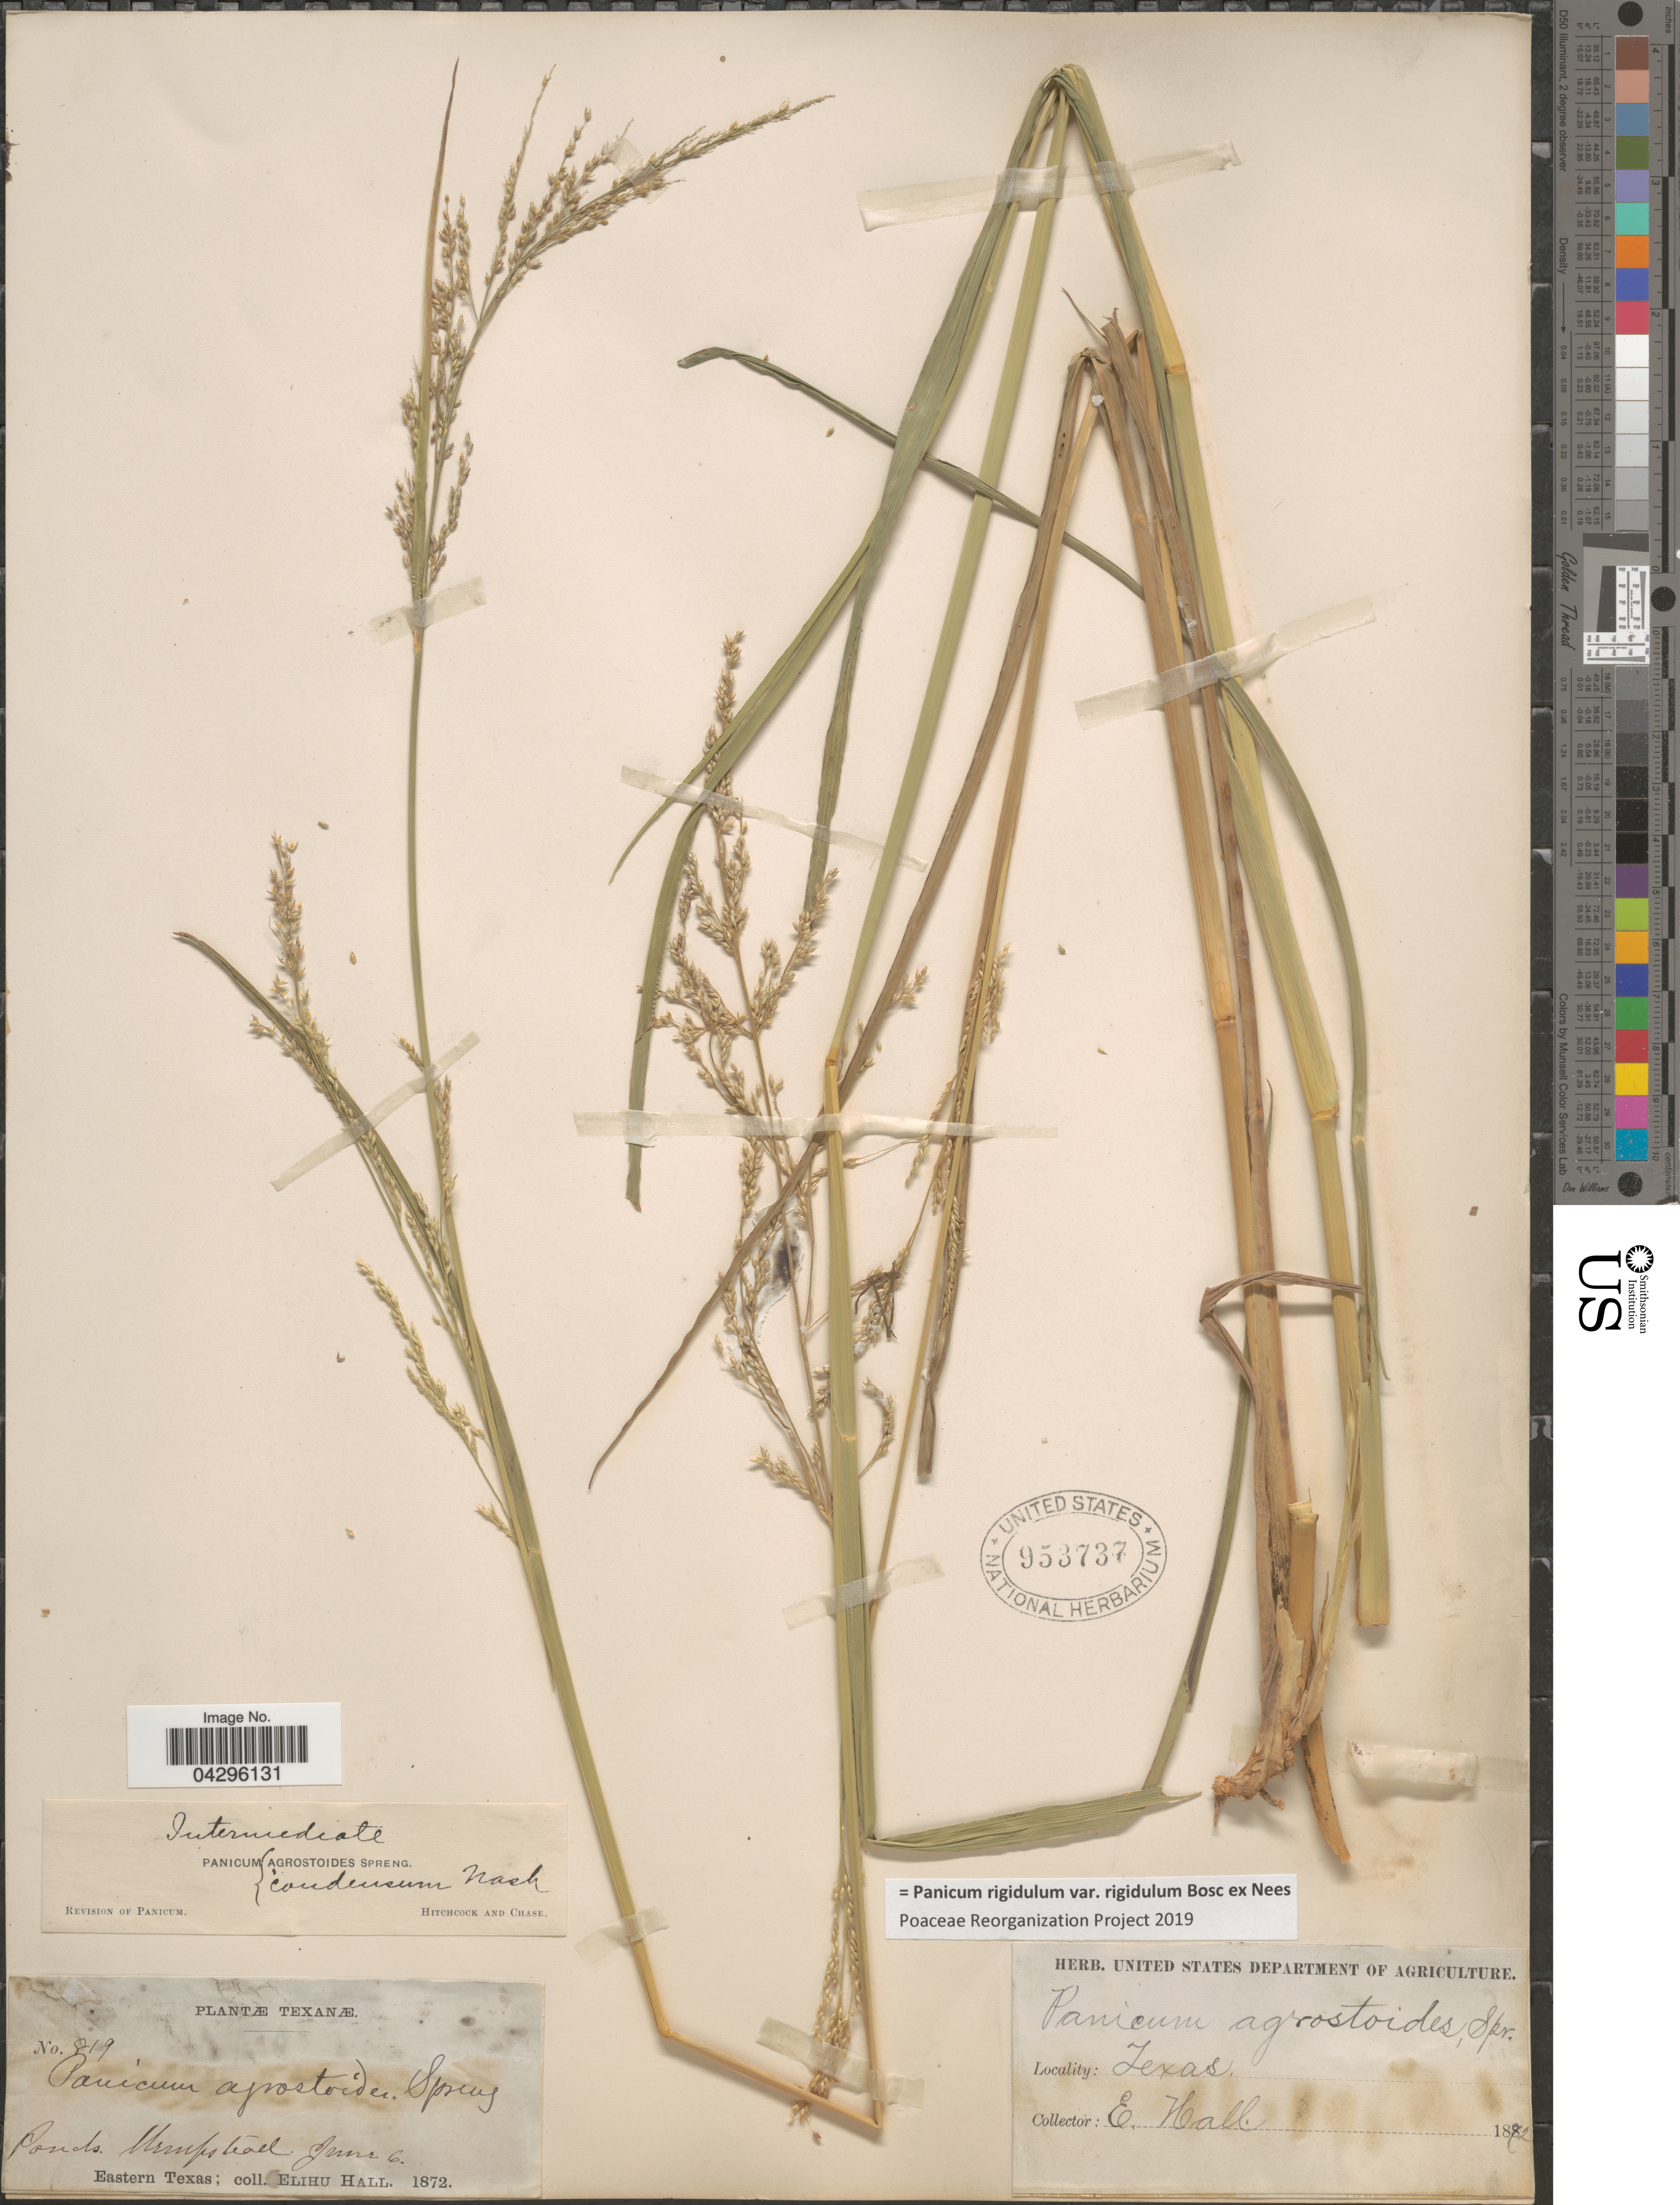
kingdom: Plantae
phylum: Tracheophyta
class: Liliopsida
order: Poales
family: Poaceae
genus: Panicum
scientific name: Panicum rigidulum var. rigidulum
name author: Bosc ex Nees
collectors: E. Hall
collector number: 819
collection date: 1872-06-06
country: United States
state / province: Texas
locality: Ponds. Hempstead. Eastern Texas.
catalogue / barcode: US 953737